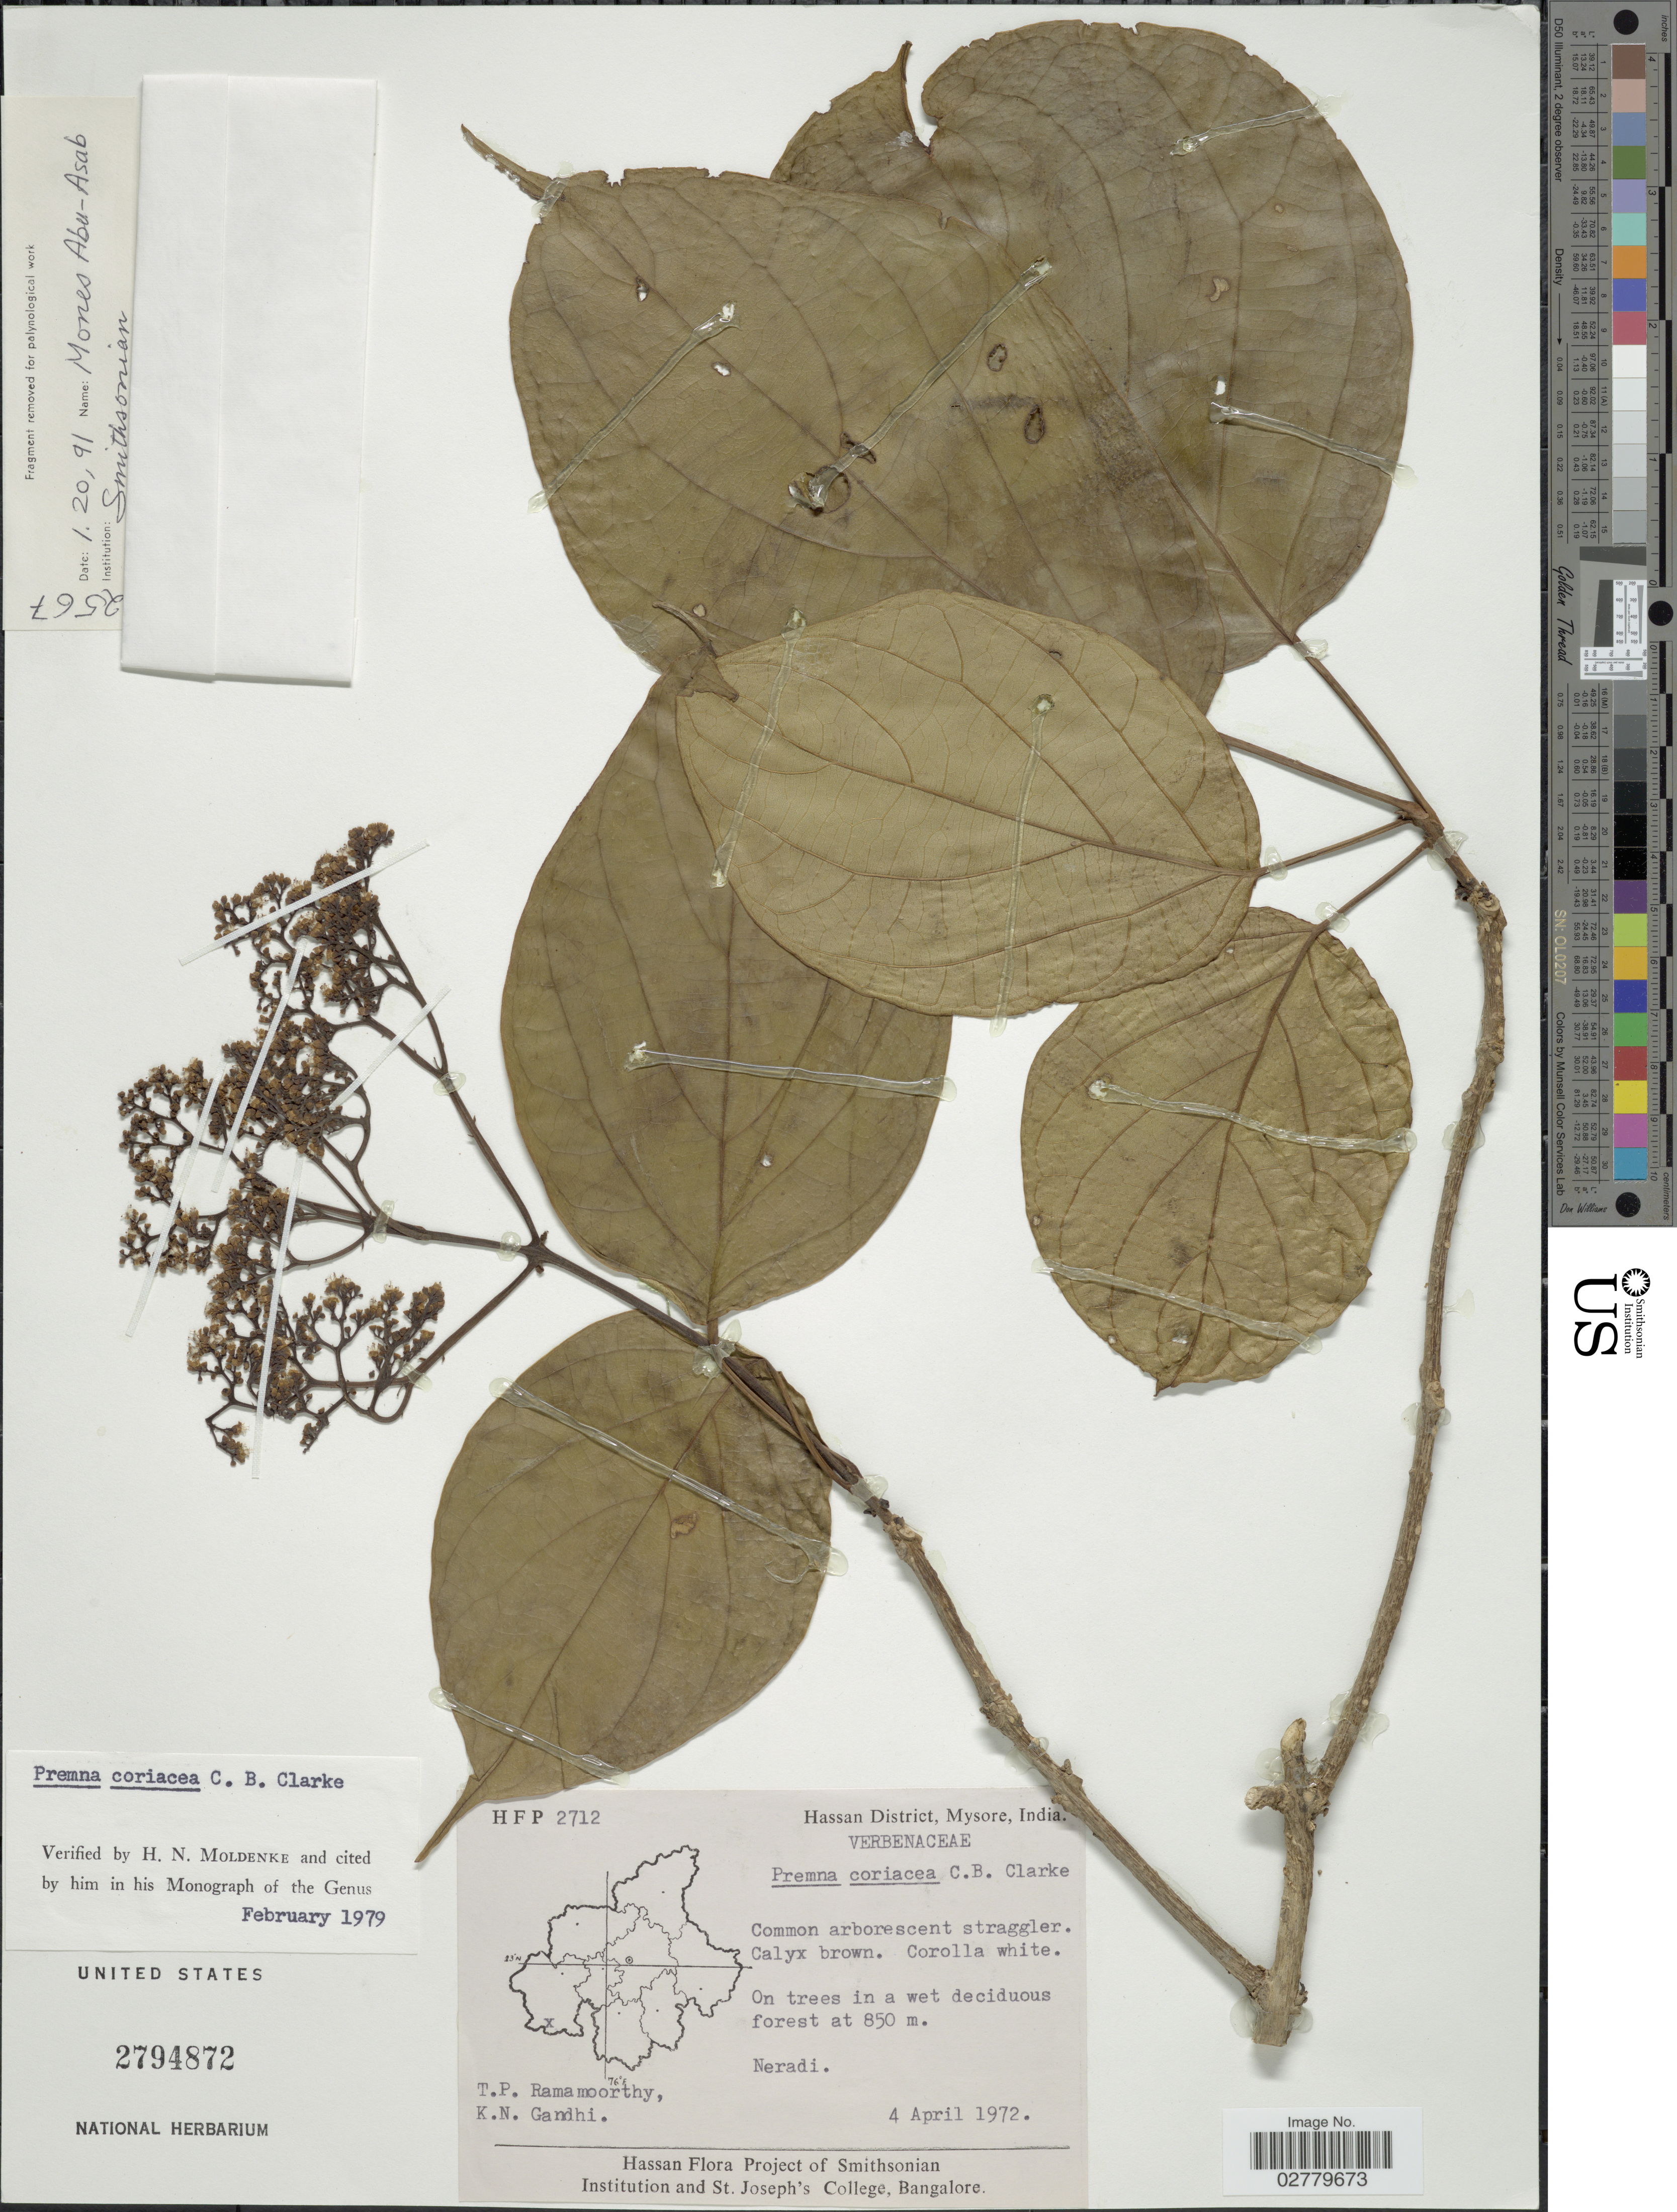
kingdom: Plantae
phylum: Tracheophyta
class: Magnoliopsida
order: Lamiales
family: Lamiaceae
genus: Premna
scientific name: Premna coriacea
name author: C.B. Clarke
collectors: T. P. Ramamoorthy & K. N. Gandhi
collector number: HFP2712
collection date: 1972-04-04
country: India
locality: Hassan District, Mysore. Neradi.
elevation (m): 850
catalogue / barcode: US 2794872